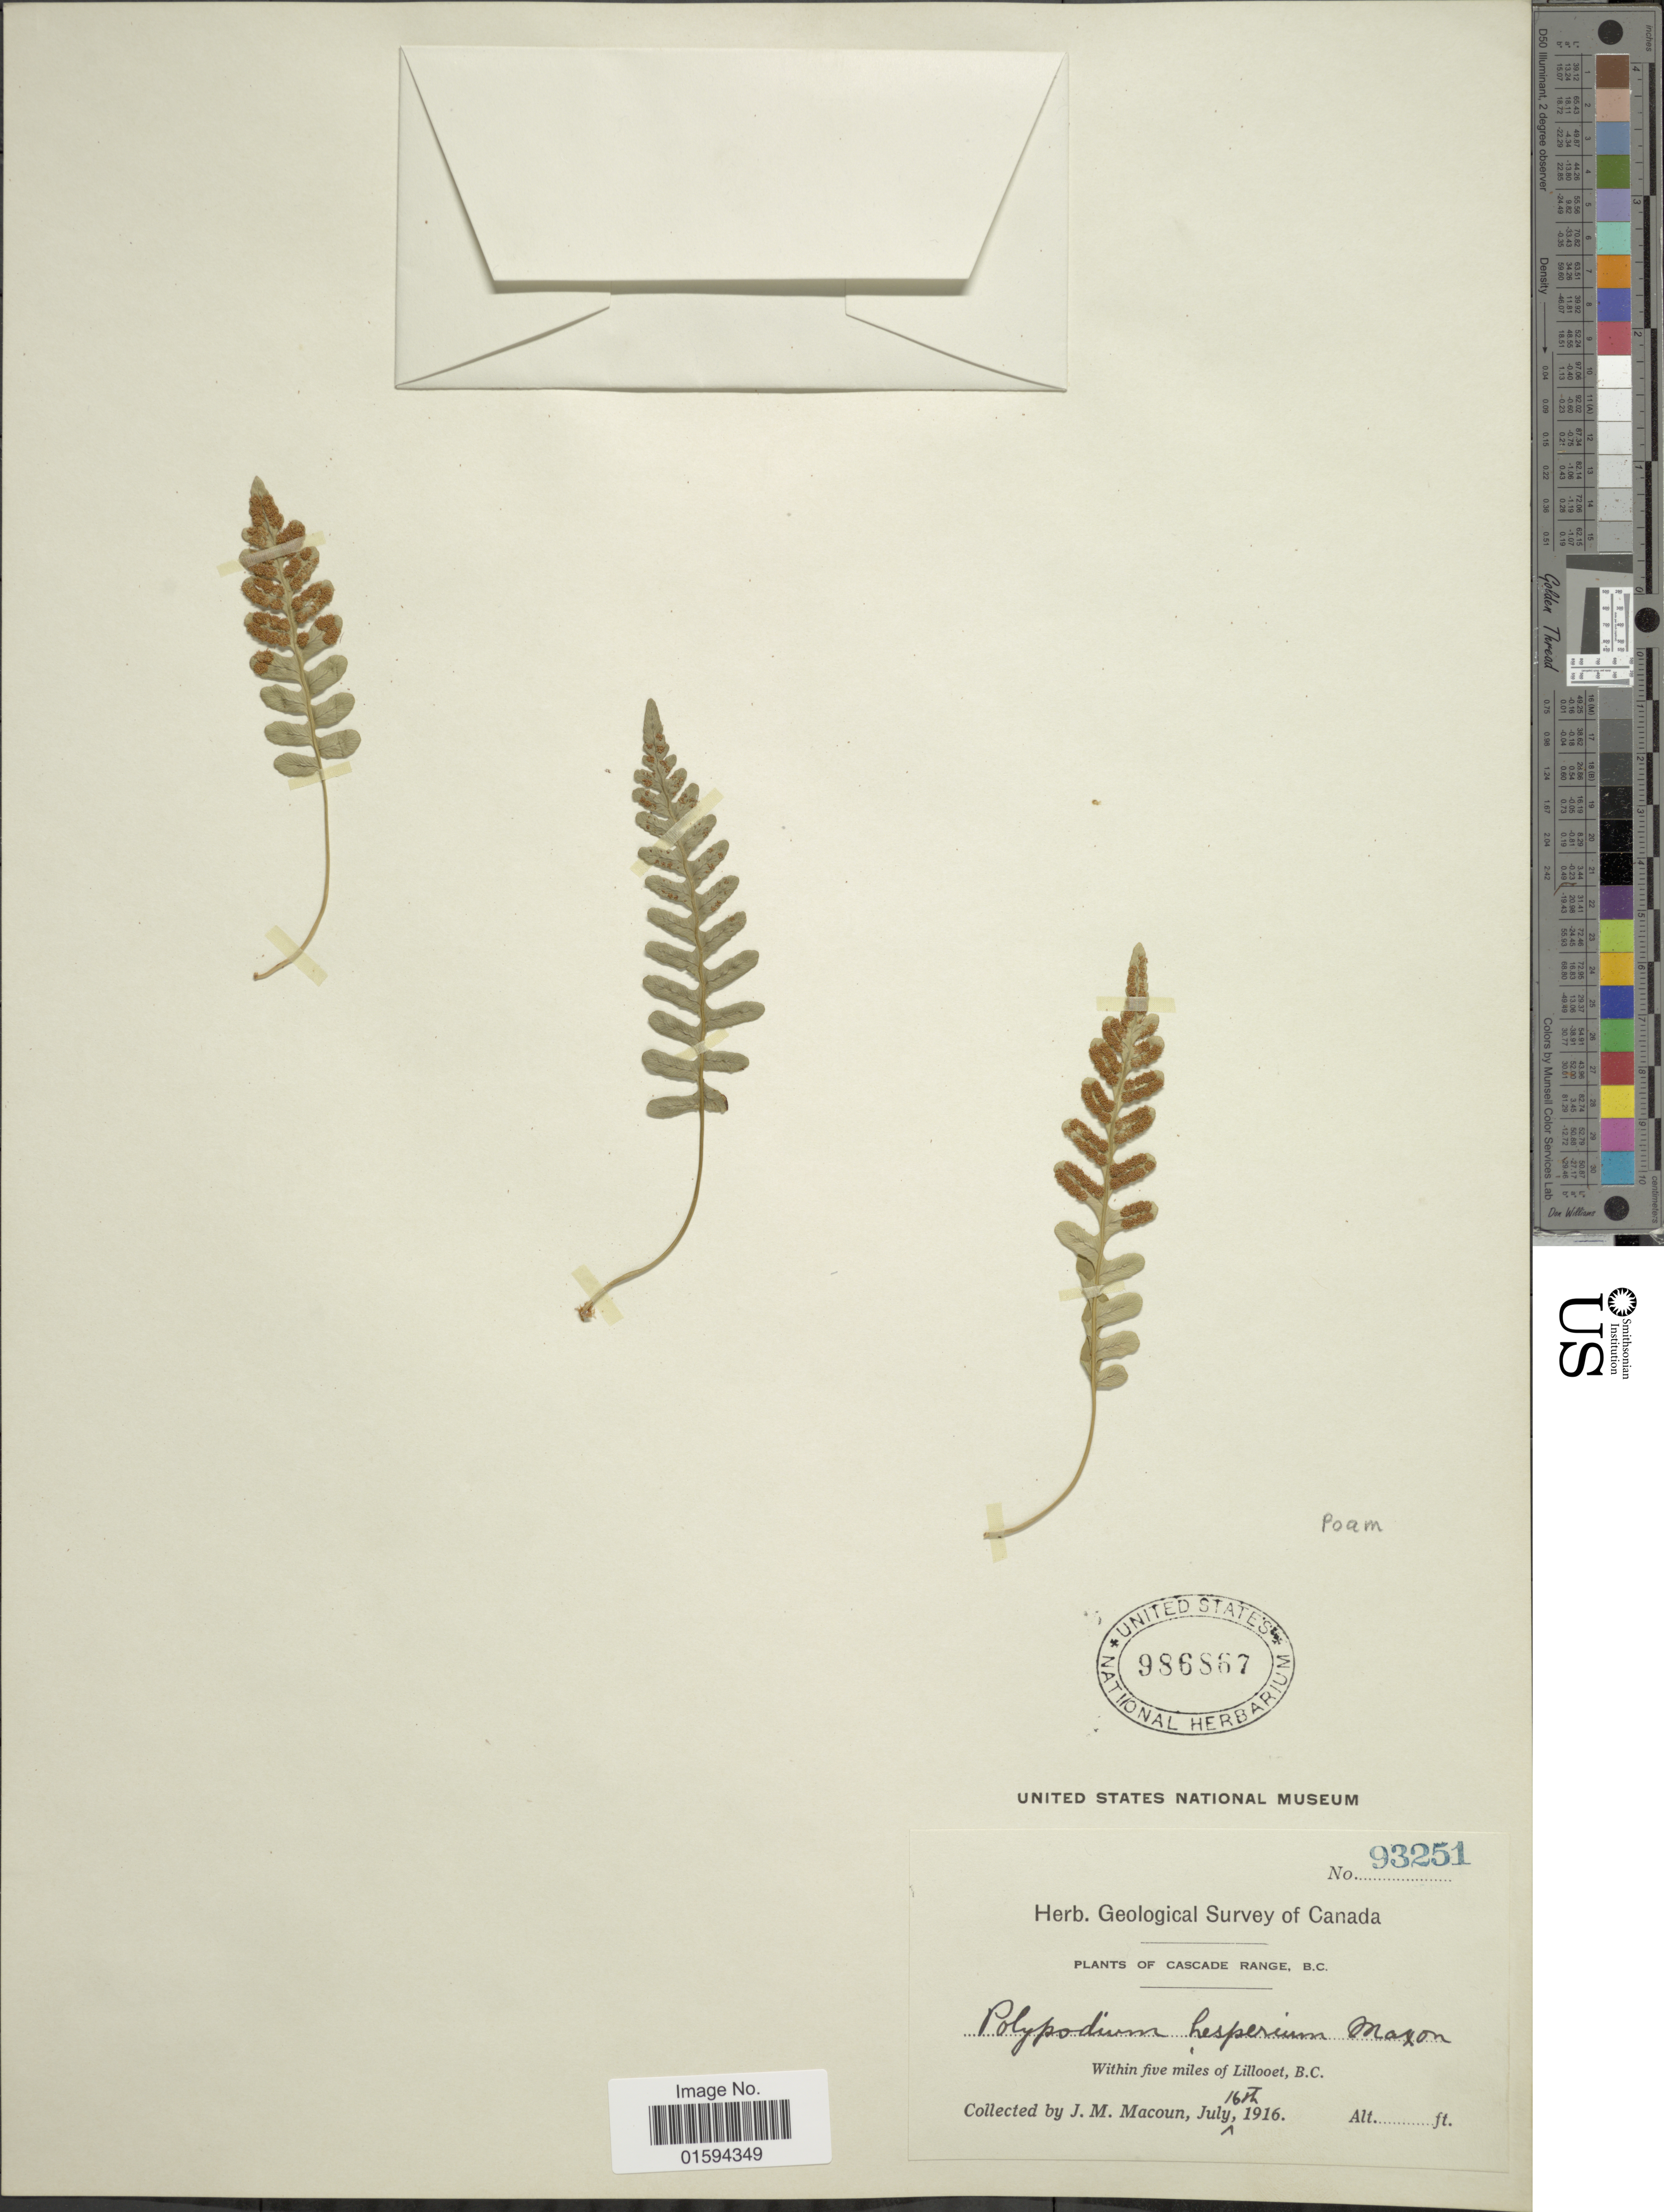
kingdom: Plantae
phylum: Tracheophyta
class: Polypodiopsida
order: Polypodiales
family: Polypodiaceae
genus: Polypodium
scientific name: Polypodium amorphum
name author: Suksd.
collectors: J. M. Macoun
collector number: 93251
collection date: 1916-07-16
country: Canada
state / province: British Columbia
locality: Cascade Range, within five miles of Lilloeet.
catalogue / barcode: US 986867